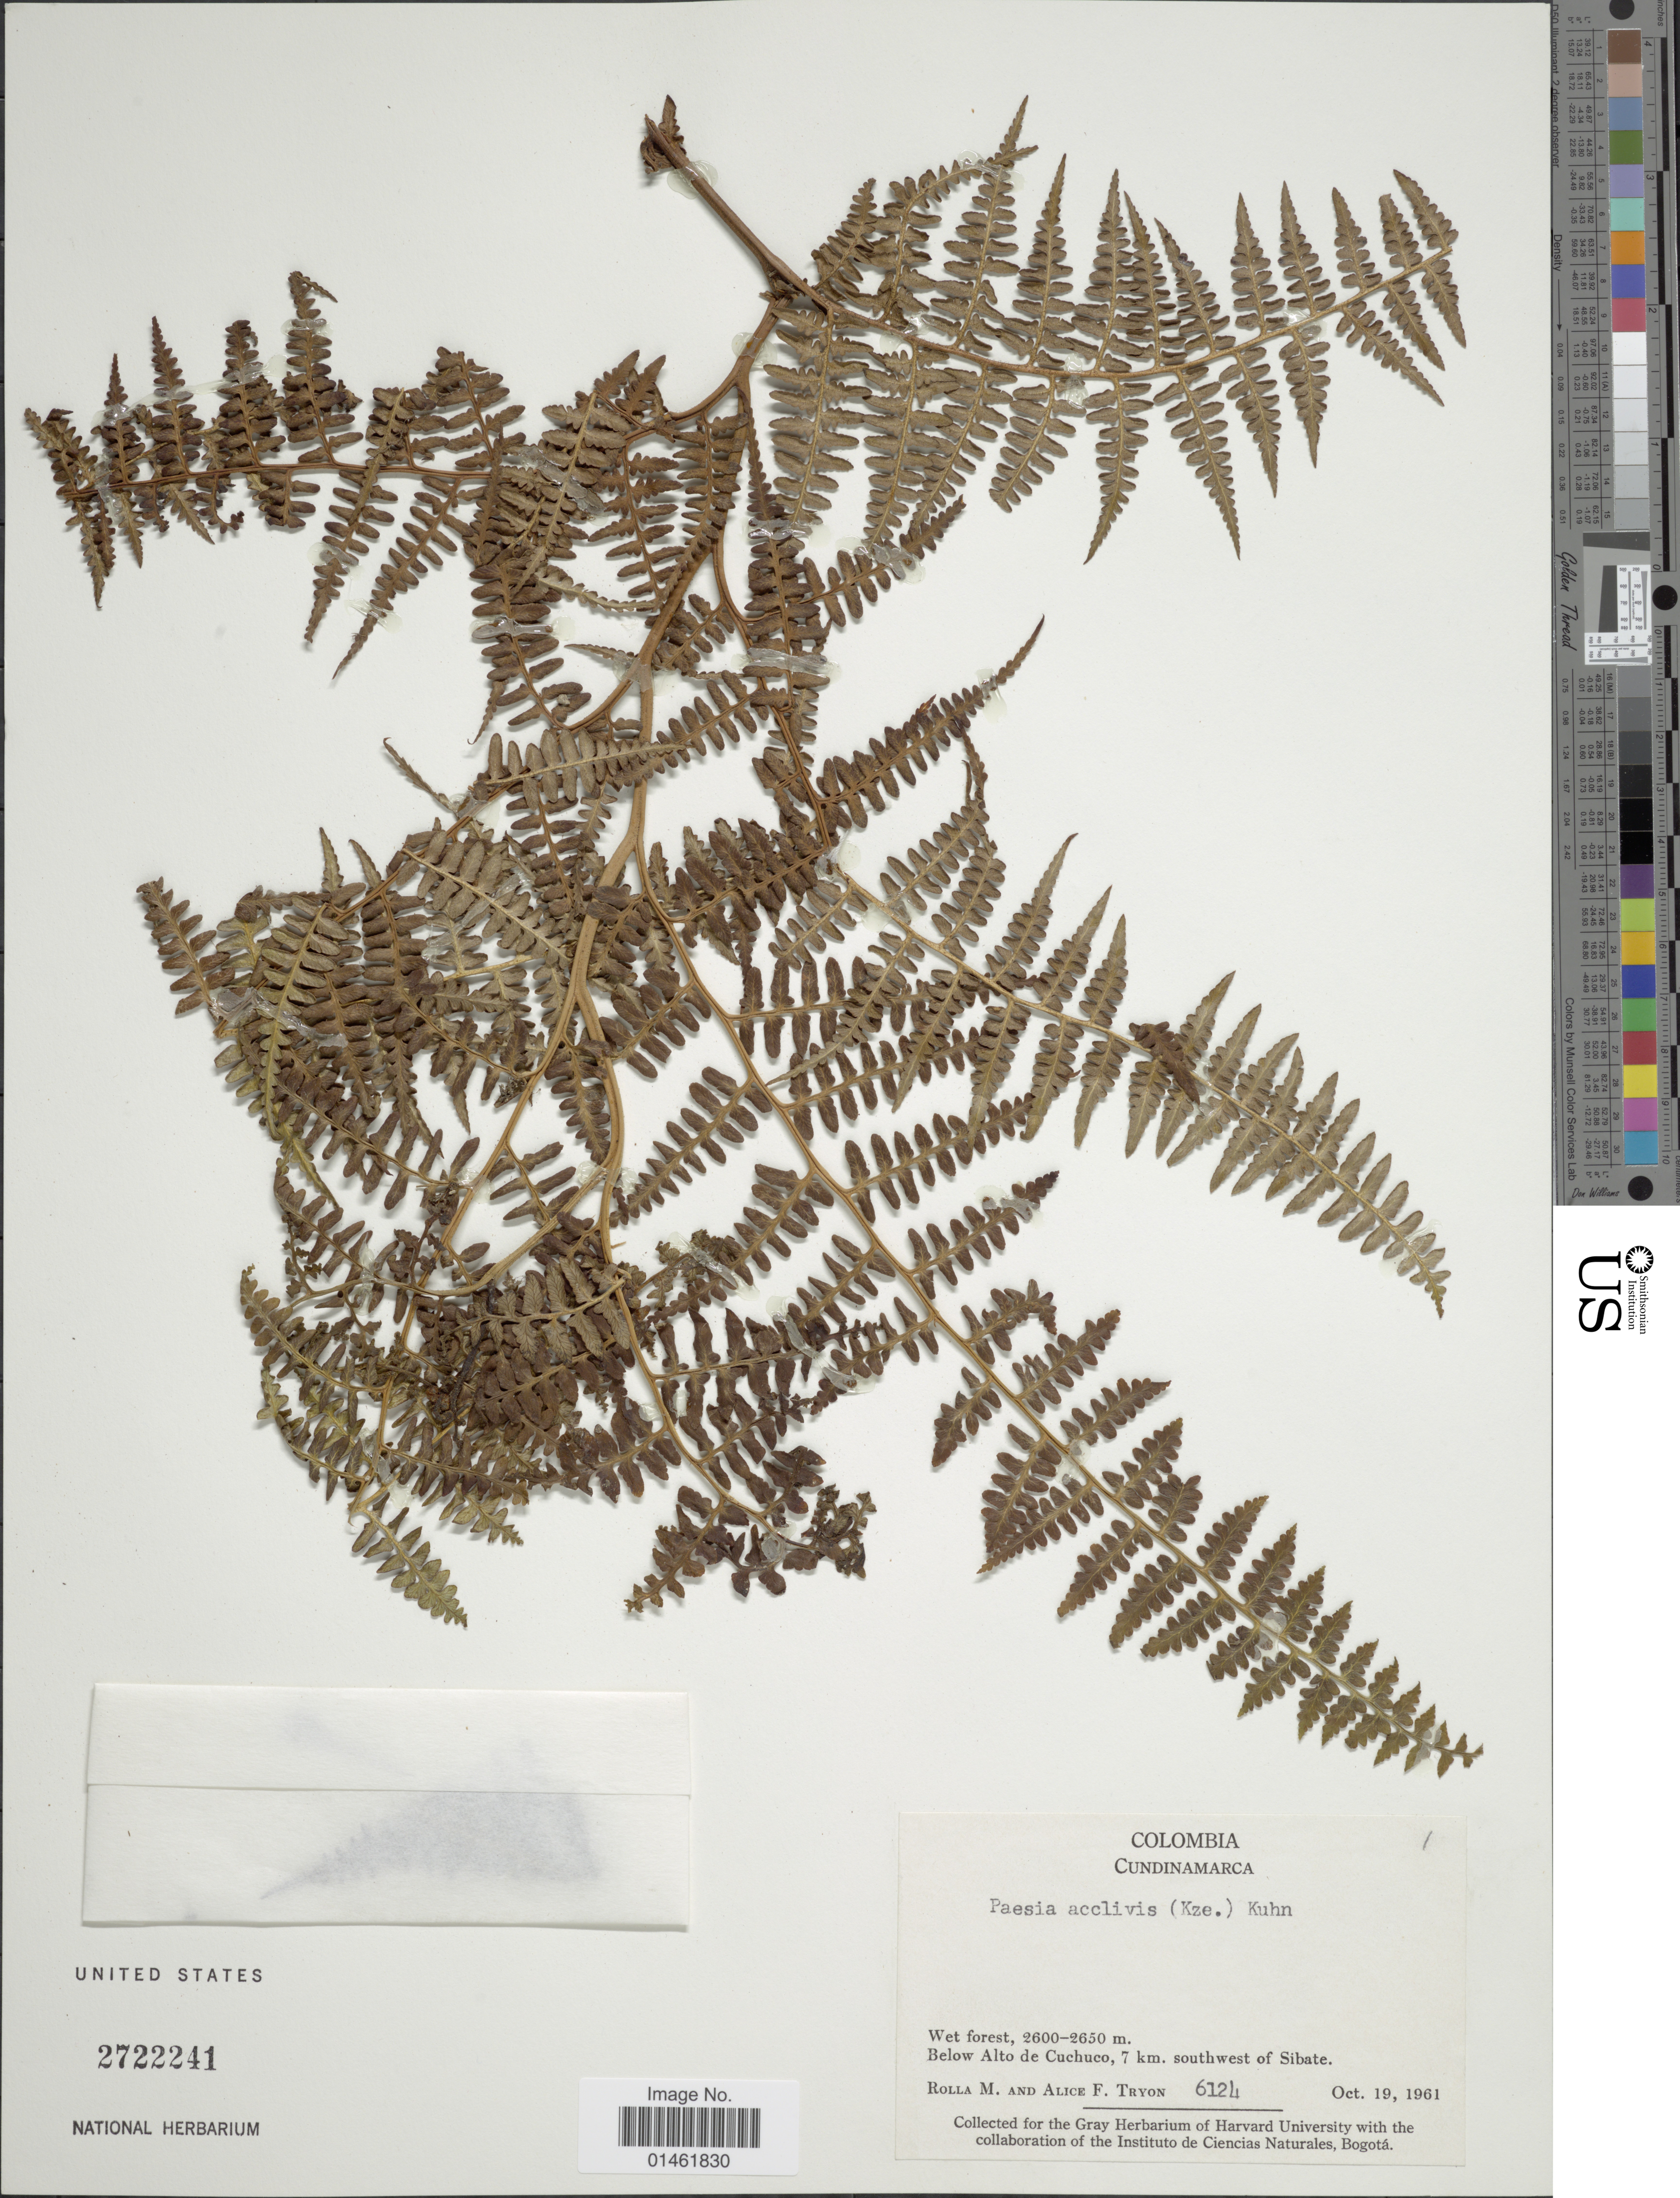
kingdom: Plantae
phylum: Tracheophyta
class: Polypodiopsida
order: Polypodiales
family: Dennstaedtiaceae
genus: Paesia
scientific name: Paesia glandulosa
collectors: R. M. Tryon & A. F. Tryon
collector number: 6124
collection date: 1961-10-19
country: Colombia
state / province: Cundinamarca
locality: Cundinamarca, Below alto de Cuchuco, 7km southwest of Sibate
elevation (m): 2600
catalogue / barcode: US 2722241